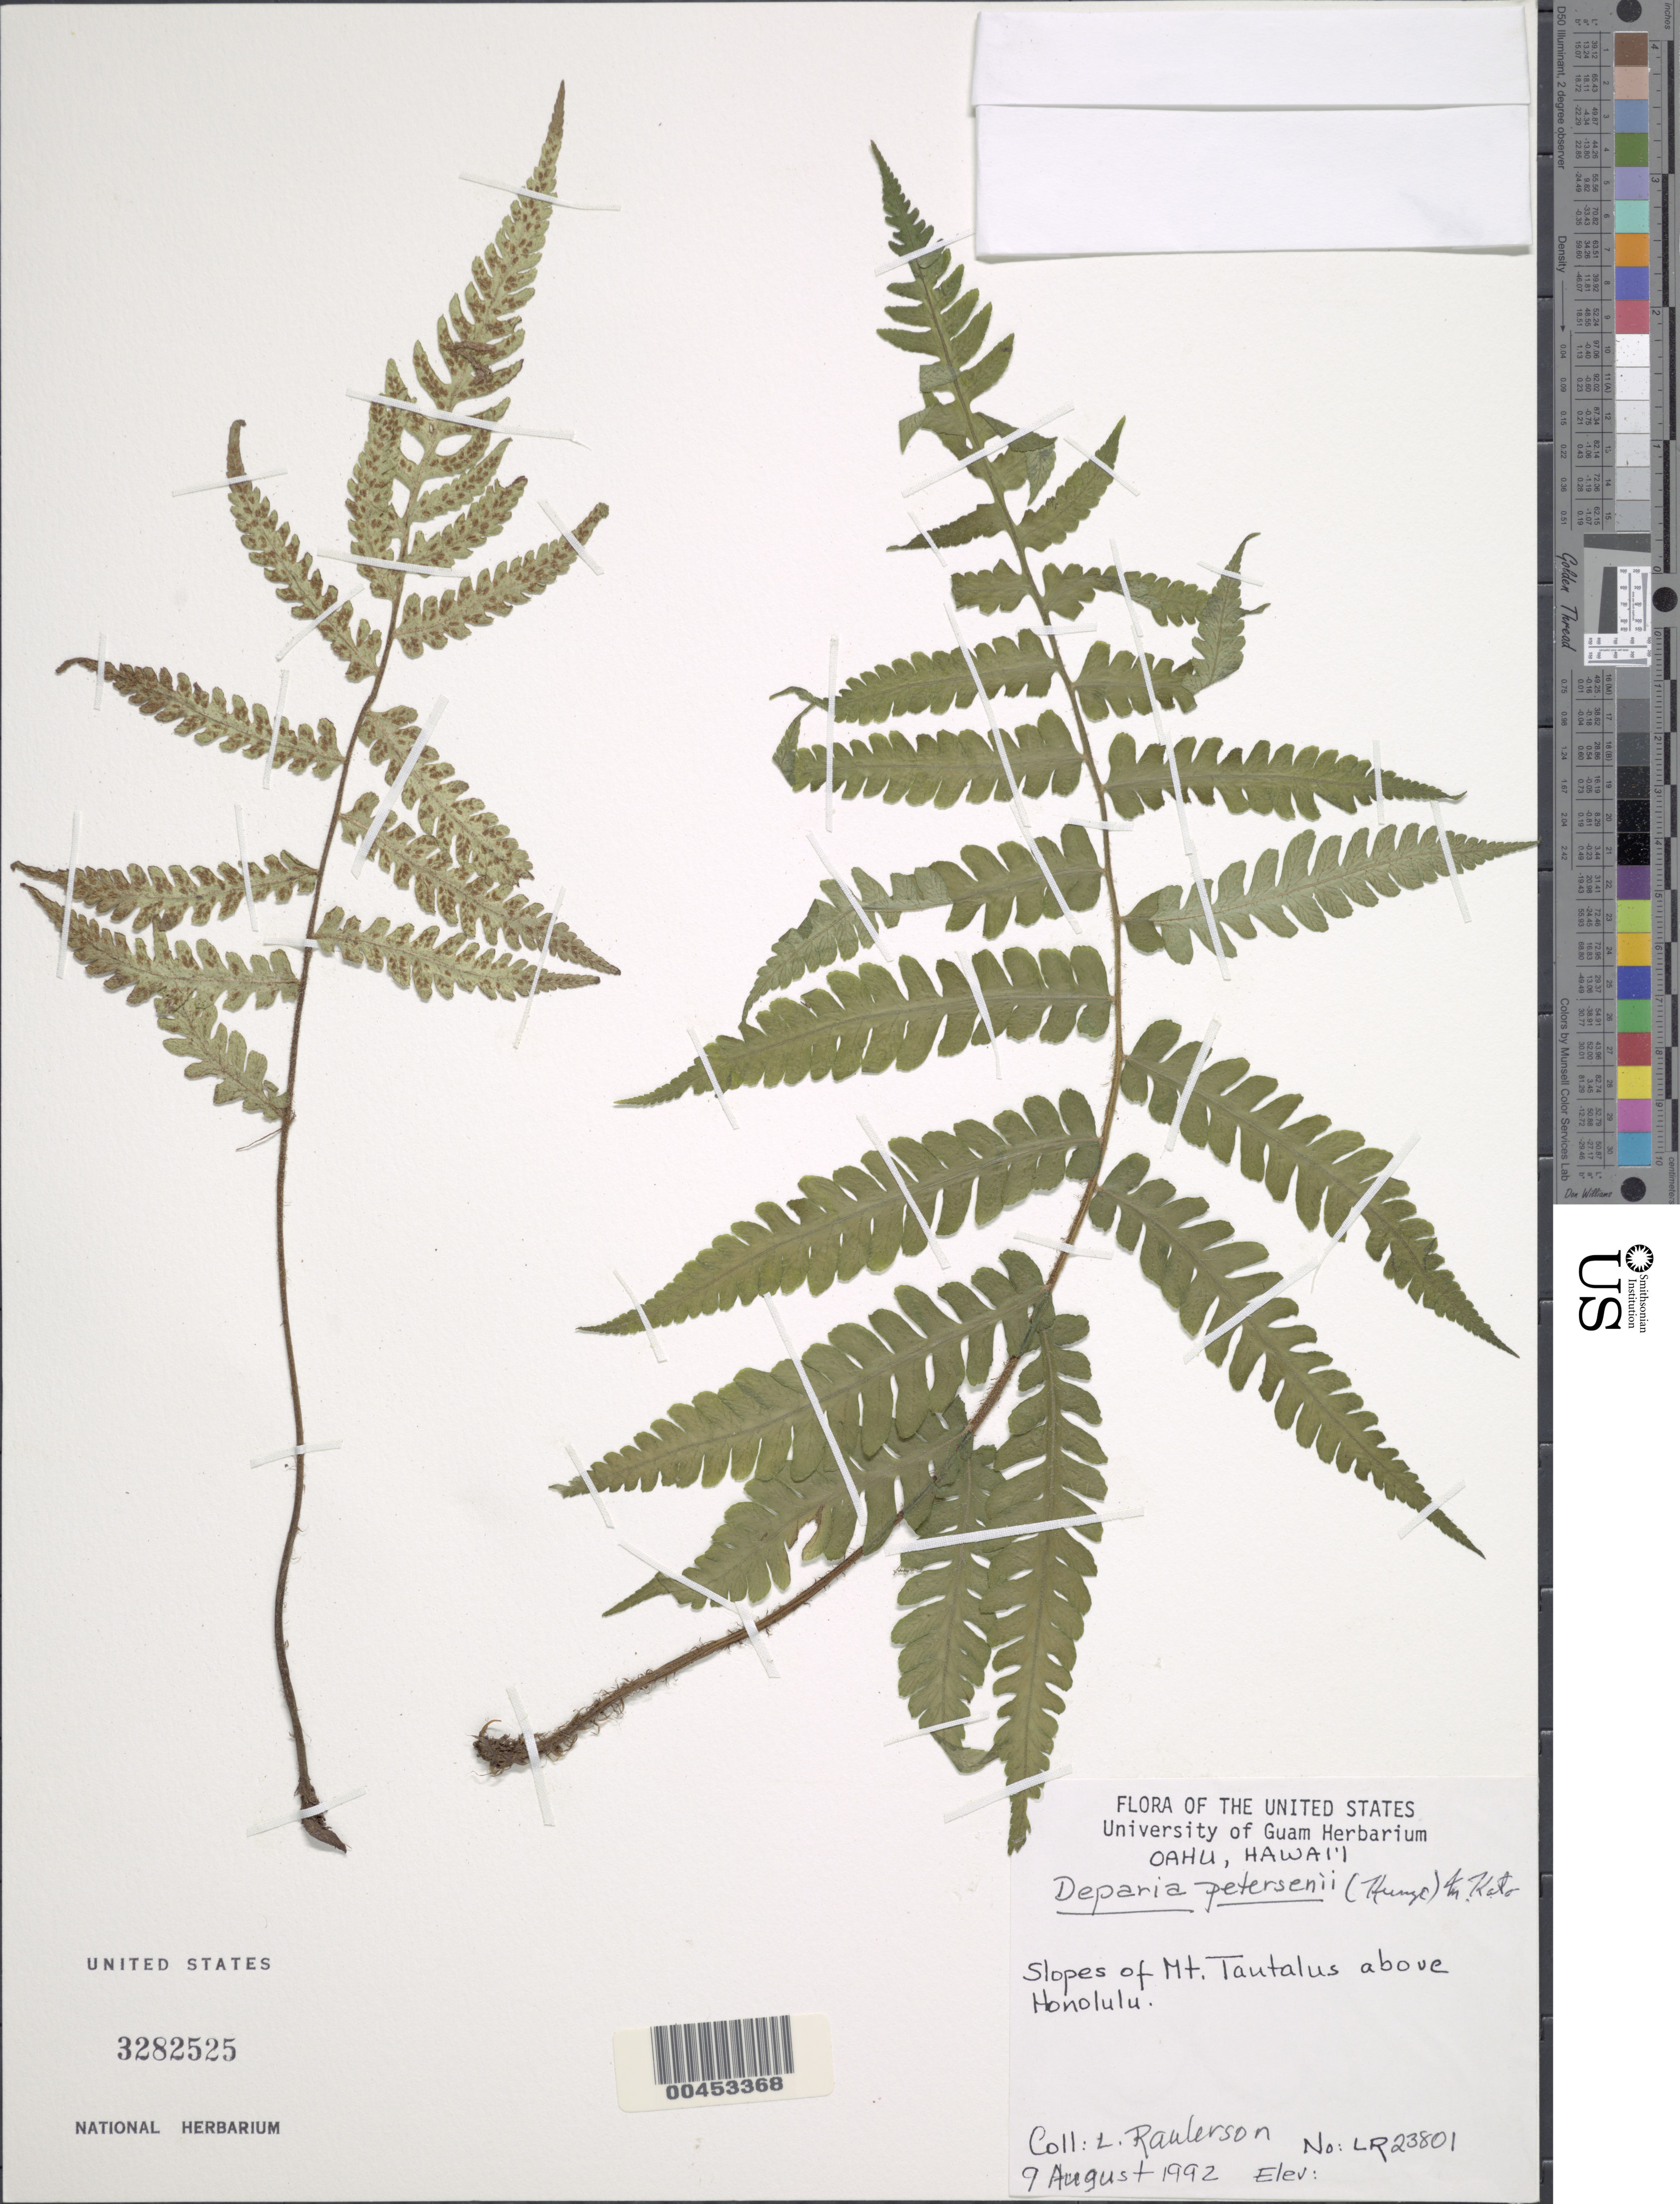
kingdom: Plantae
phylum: Tracheophyta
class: Polypodiopsida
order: Polypodiales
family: Athyriaceae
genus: Deparia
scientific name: Deparia petersenii subsp. petersenii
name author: (Kunze) M. Kato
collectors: L. Raulerson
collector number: LR23801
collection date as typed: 9 Aug 1992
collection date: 1992-08-09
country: United States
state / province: Hawaii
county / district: Honolulu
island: Oahu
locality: Slopes of Mt Tantalus above Honolulu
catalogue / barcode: US 3282525